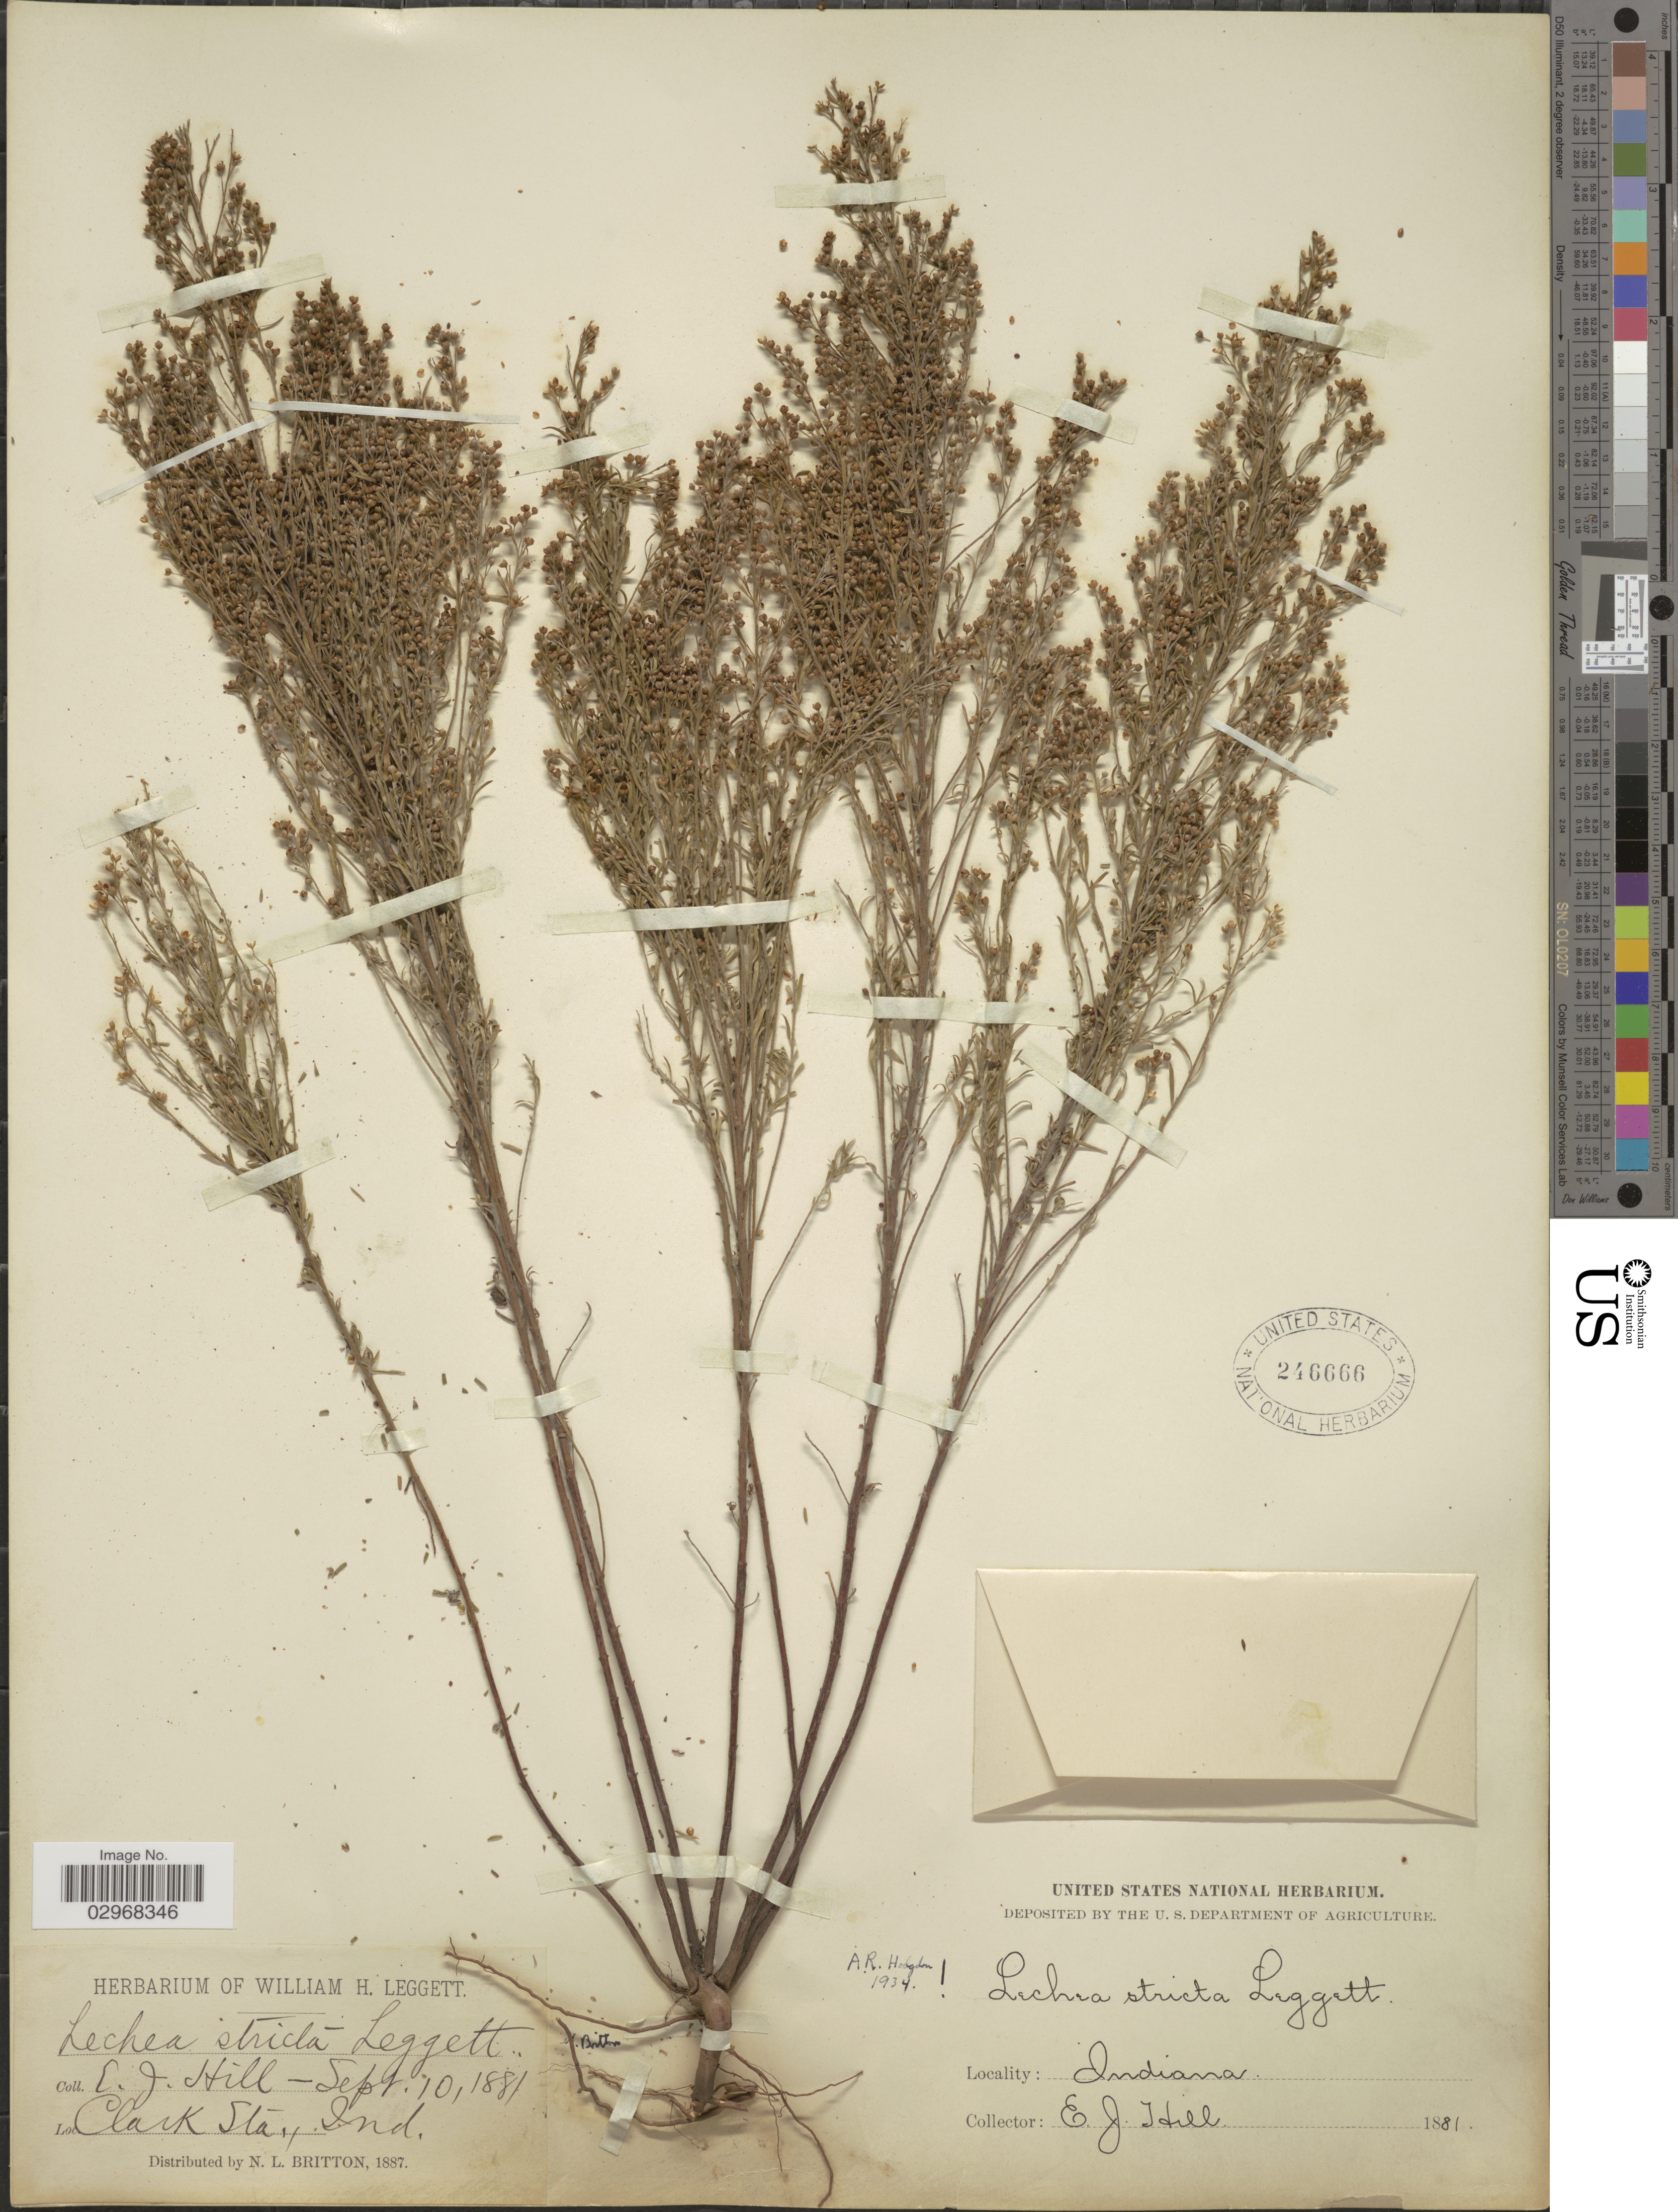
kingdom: Plantae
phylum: Tracheophyta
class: Magnoliopsida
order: Malvales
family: Cistaceae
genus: Lechea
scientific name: Lechea stricta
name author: Legg.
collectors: E. J. Hill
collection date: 1881-09-10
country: United States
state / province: Indiana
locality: Clark Sta.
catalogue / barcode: US 246666